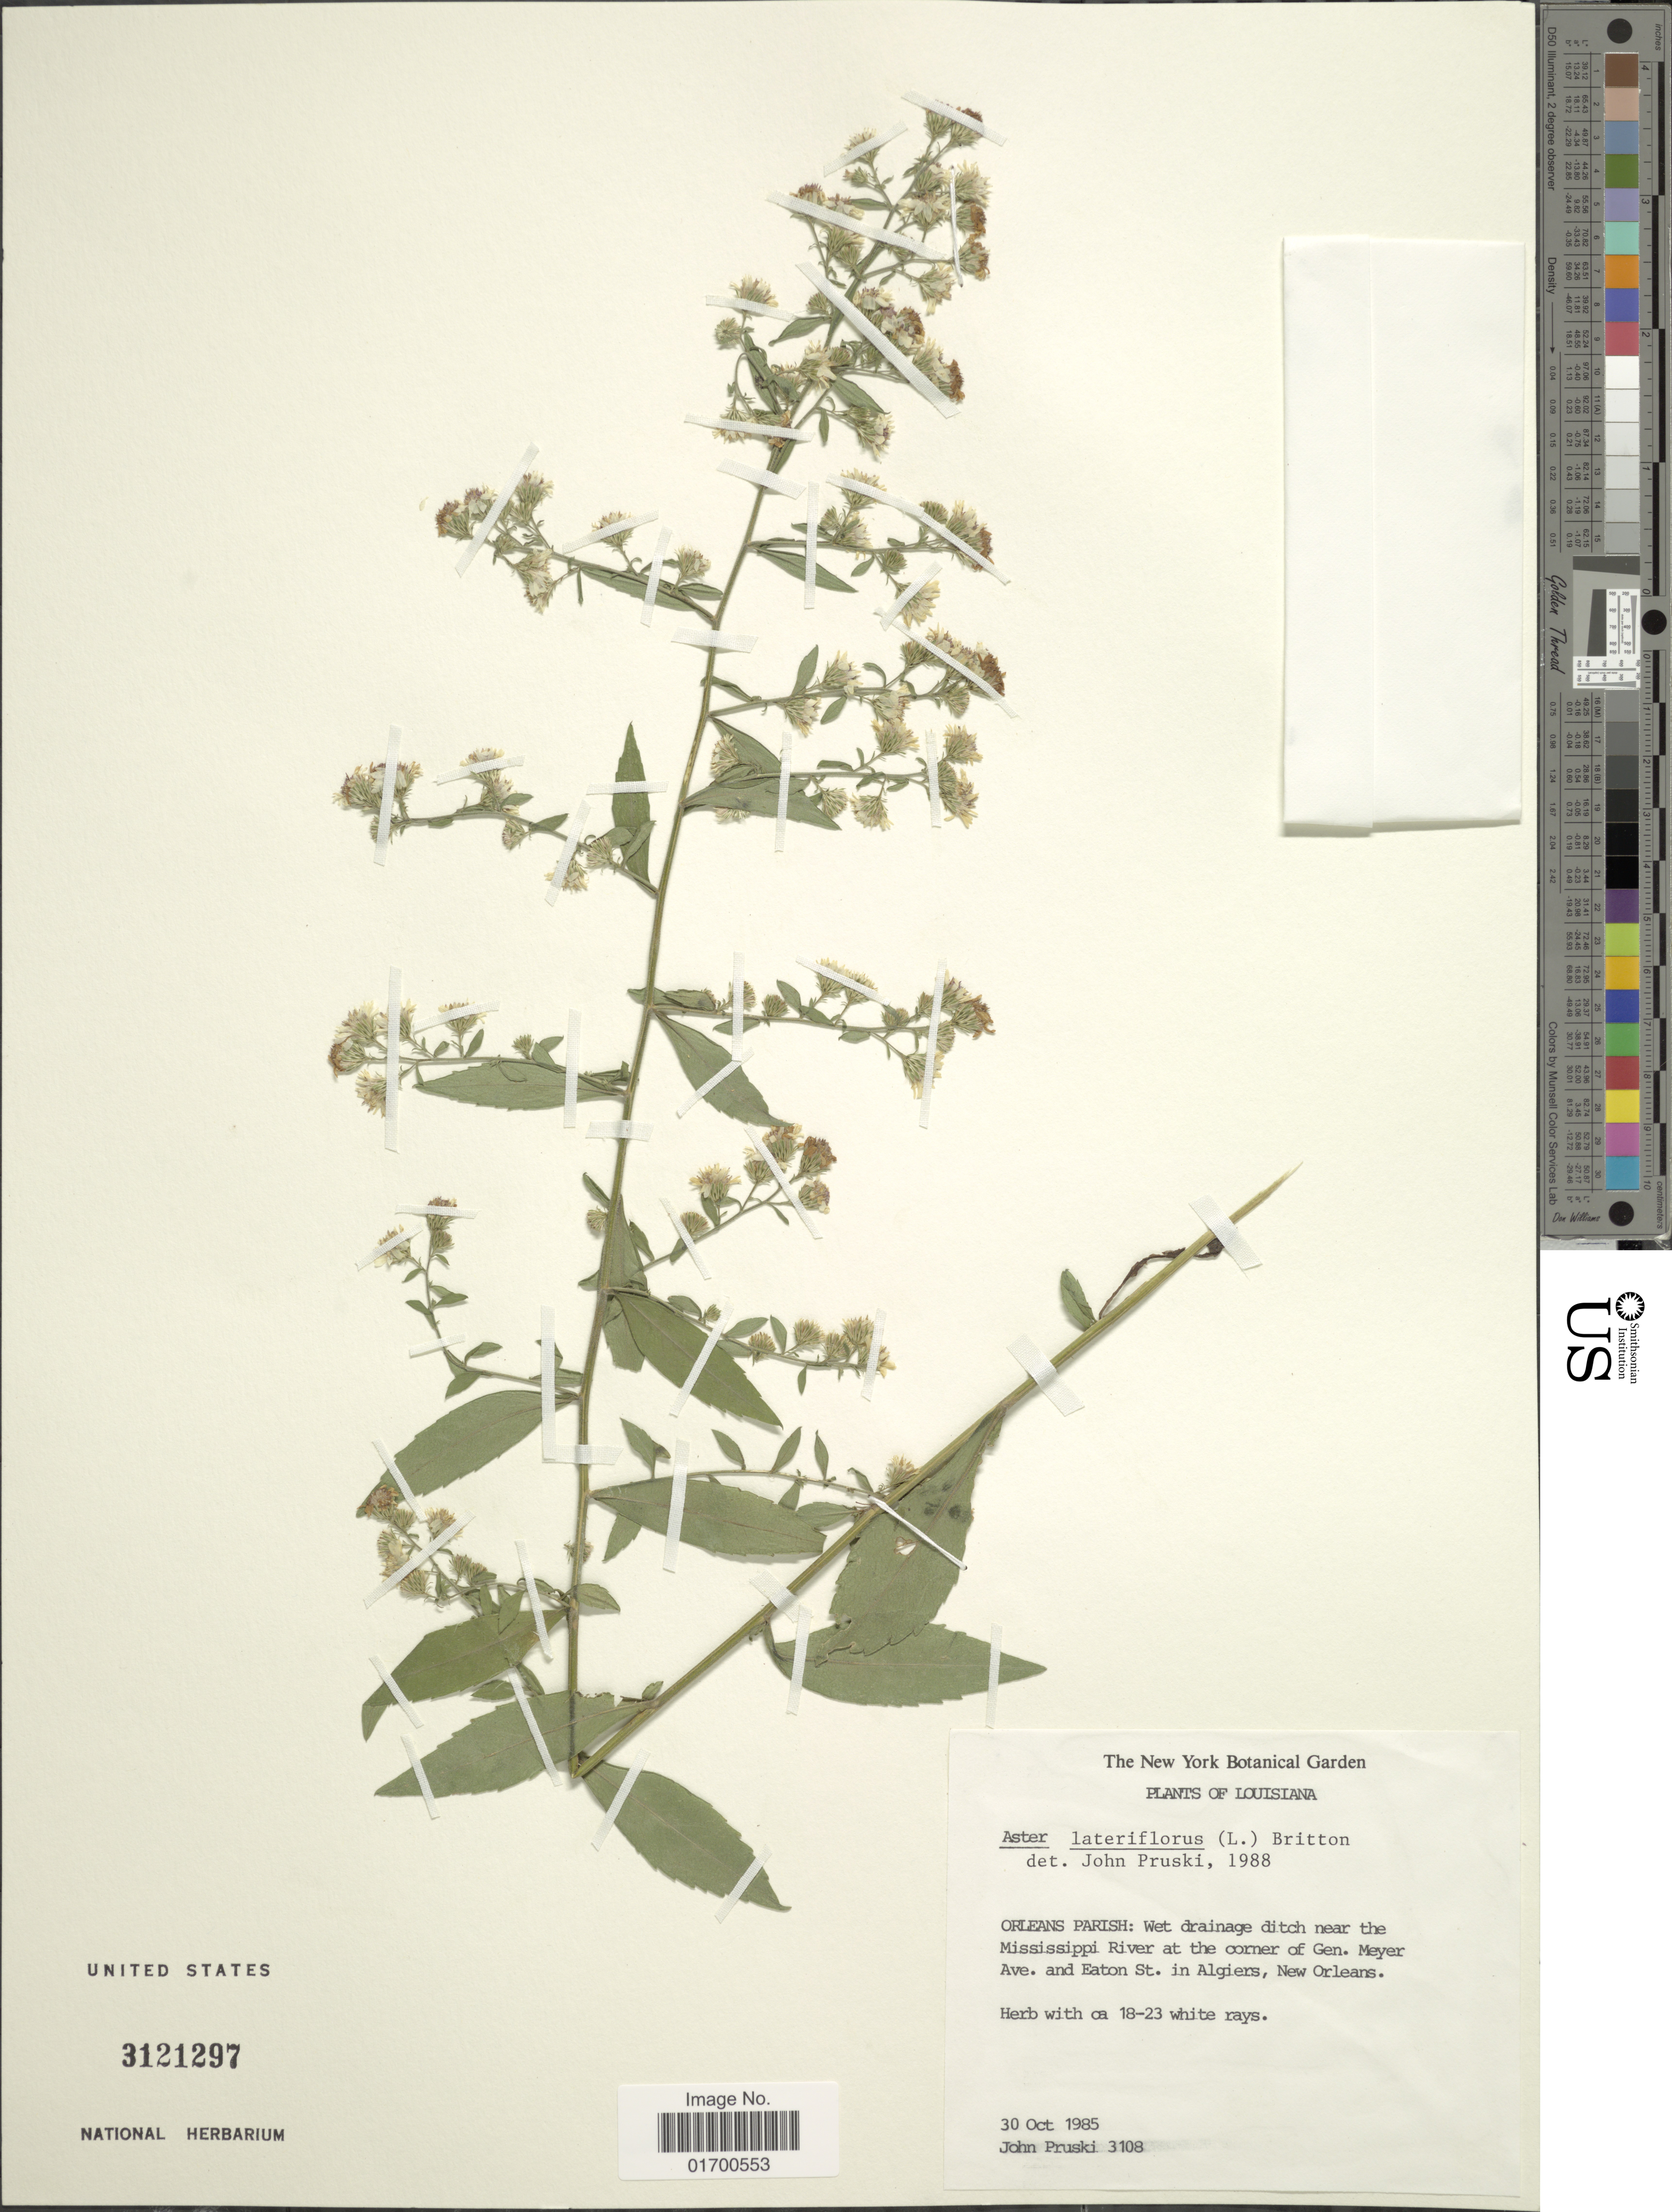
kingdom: Plantae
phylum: Tracheophyta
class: Magnoliopsida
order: Asterales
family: Asteraceae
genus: Symphyotrichum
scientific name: Symphyotrichum lateriflorum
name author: (L.) Á. Löve & D. Löve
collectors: J. F. Pruski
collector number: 3108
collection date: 1985-10-30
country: United States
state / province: Louisiana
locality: Orleans Parish: wet drainage ditch near the Mississippi River at the corner of Gen. Meyer Ave. and Eaton St. in Algiers, New Orleans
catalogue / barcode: US 3121297